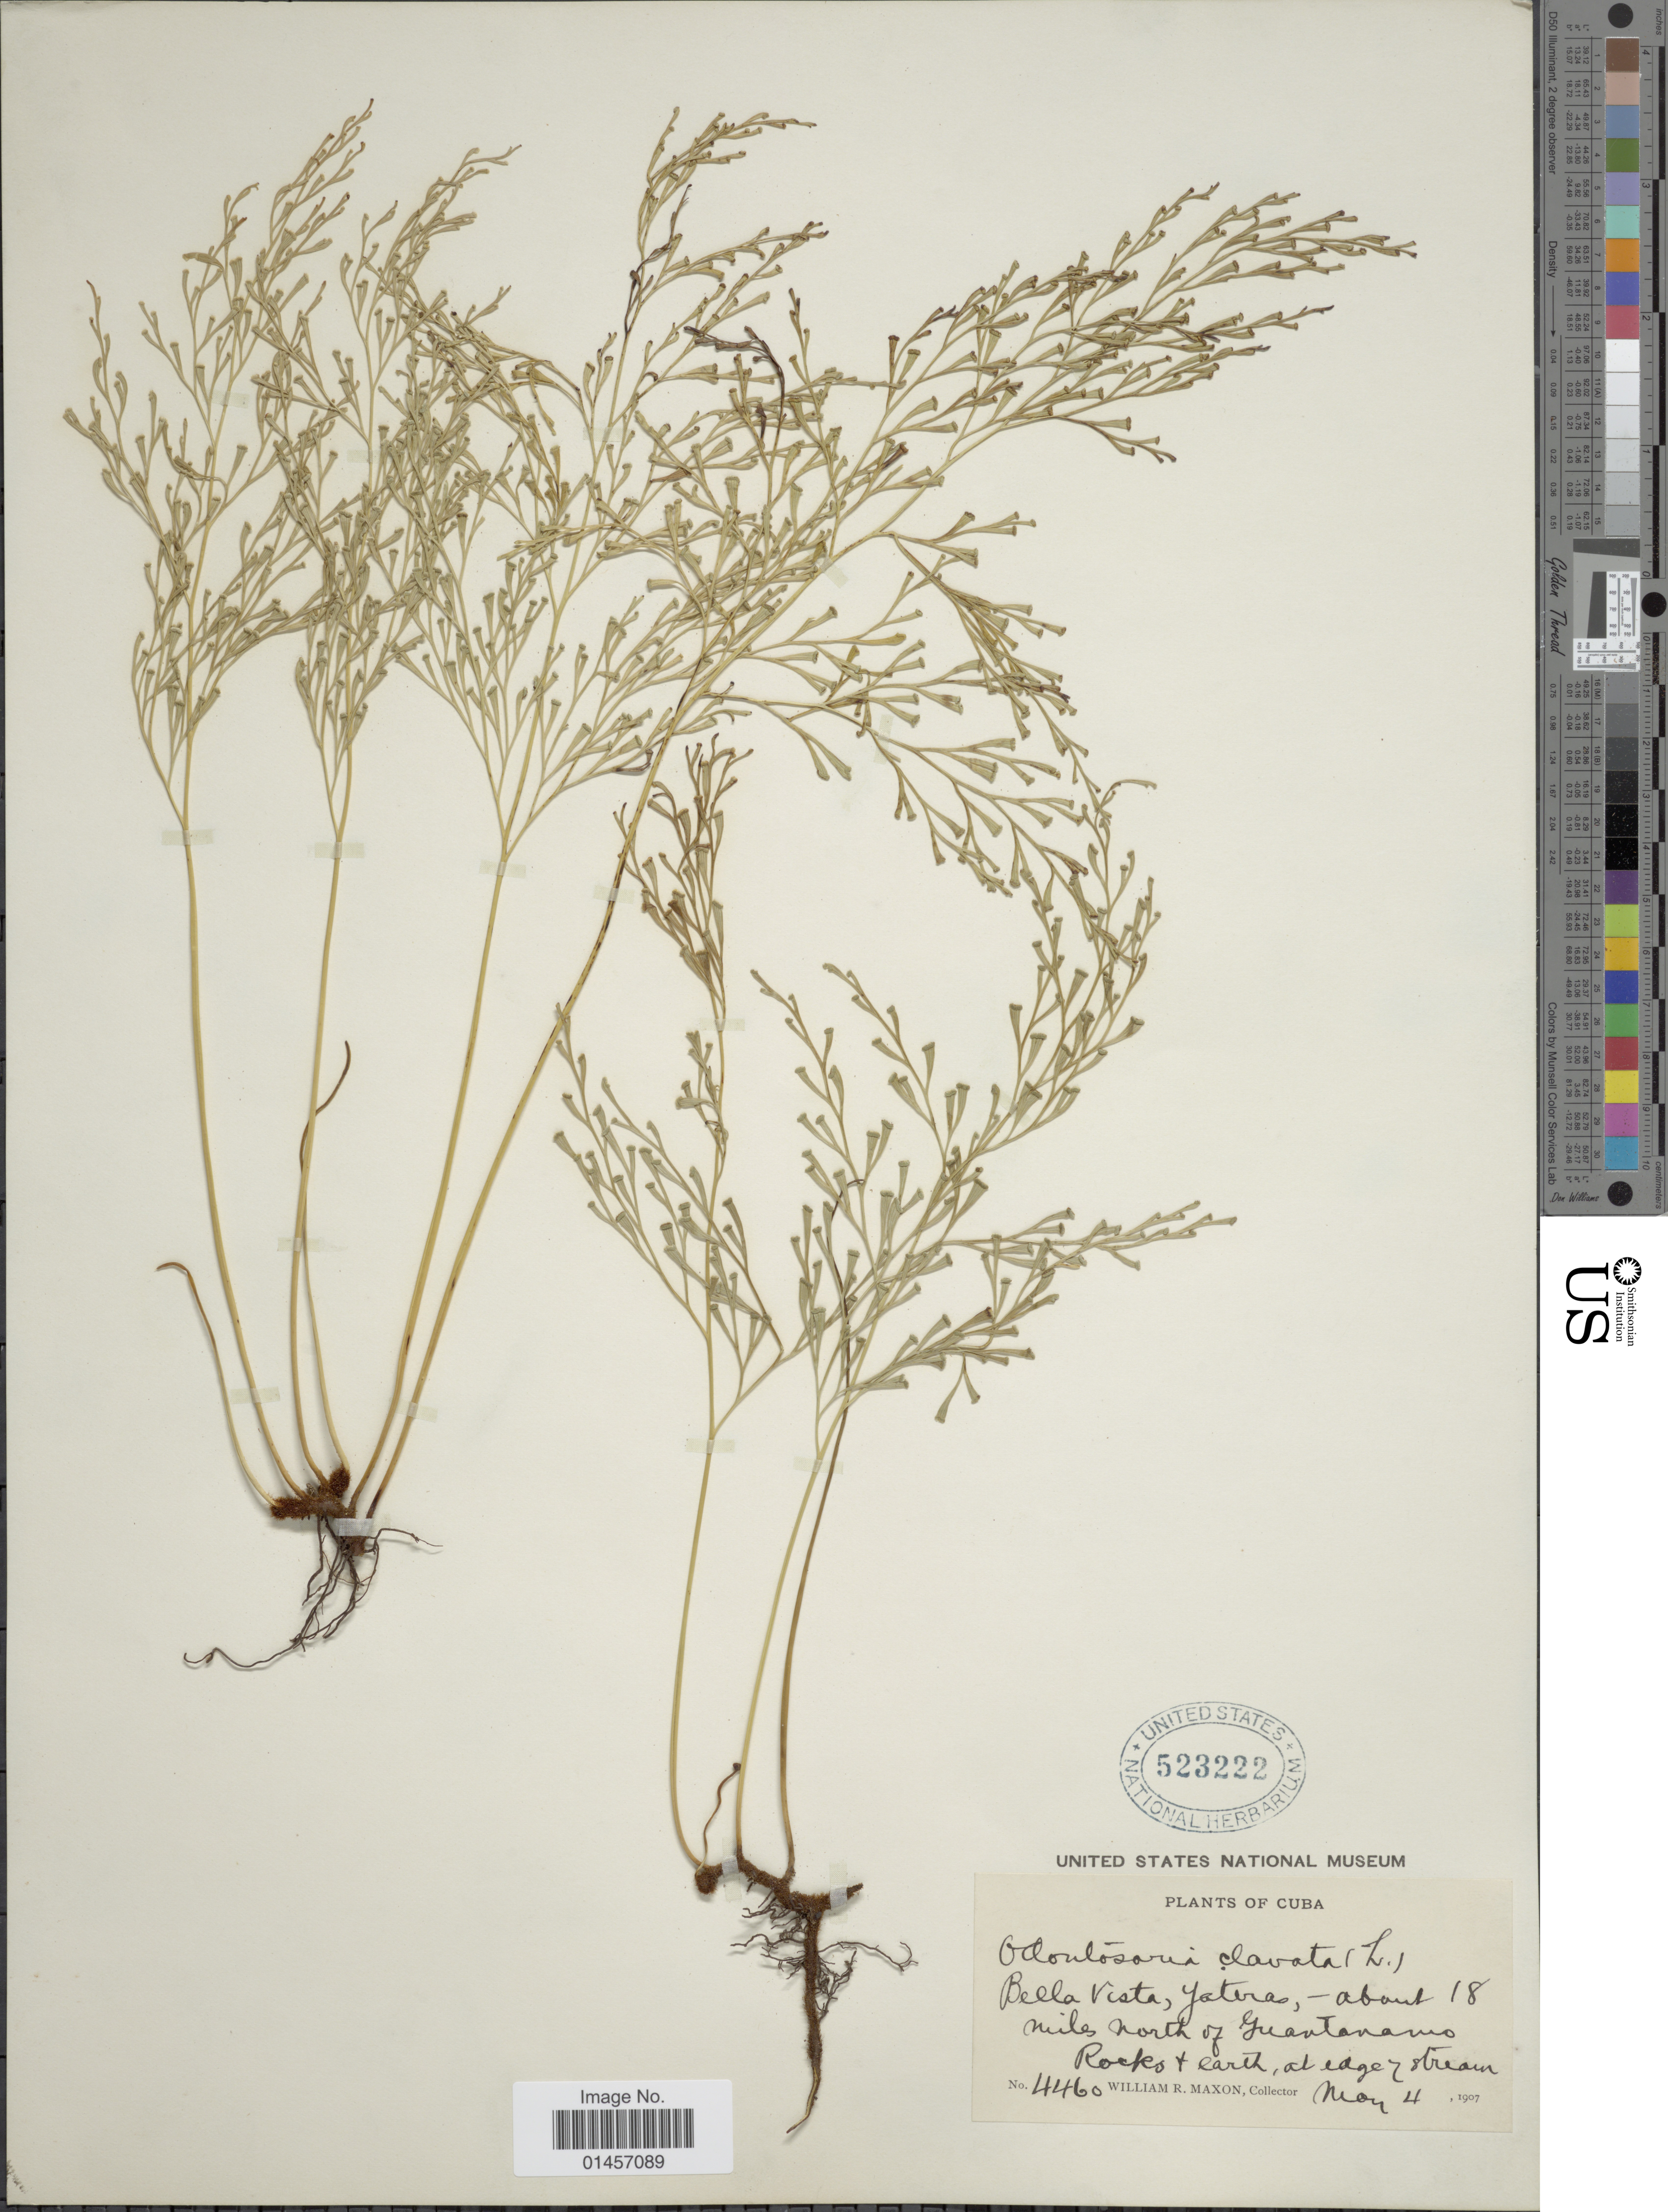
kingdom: Plantae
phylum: Tracheophyta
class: Polypodiopsida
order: Polypodiales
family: Lindsaeaceae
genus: Sphenomeris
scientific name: Sphenomeris clavata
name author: (L.) Maxon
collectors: W. R. Maxon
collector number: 4460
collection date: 1907-05-04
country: Cuba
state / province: Guantánamo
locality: Bella Vista, Yateras, about 18 miles north of Guantanamo, rocks and earth at edge of stream.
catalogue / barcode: US 523222